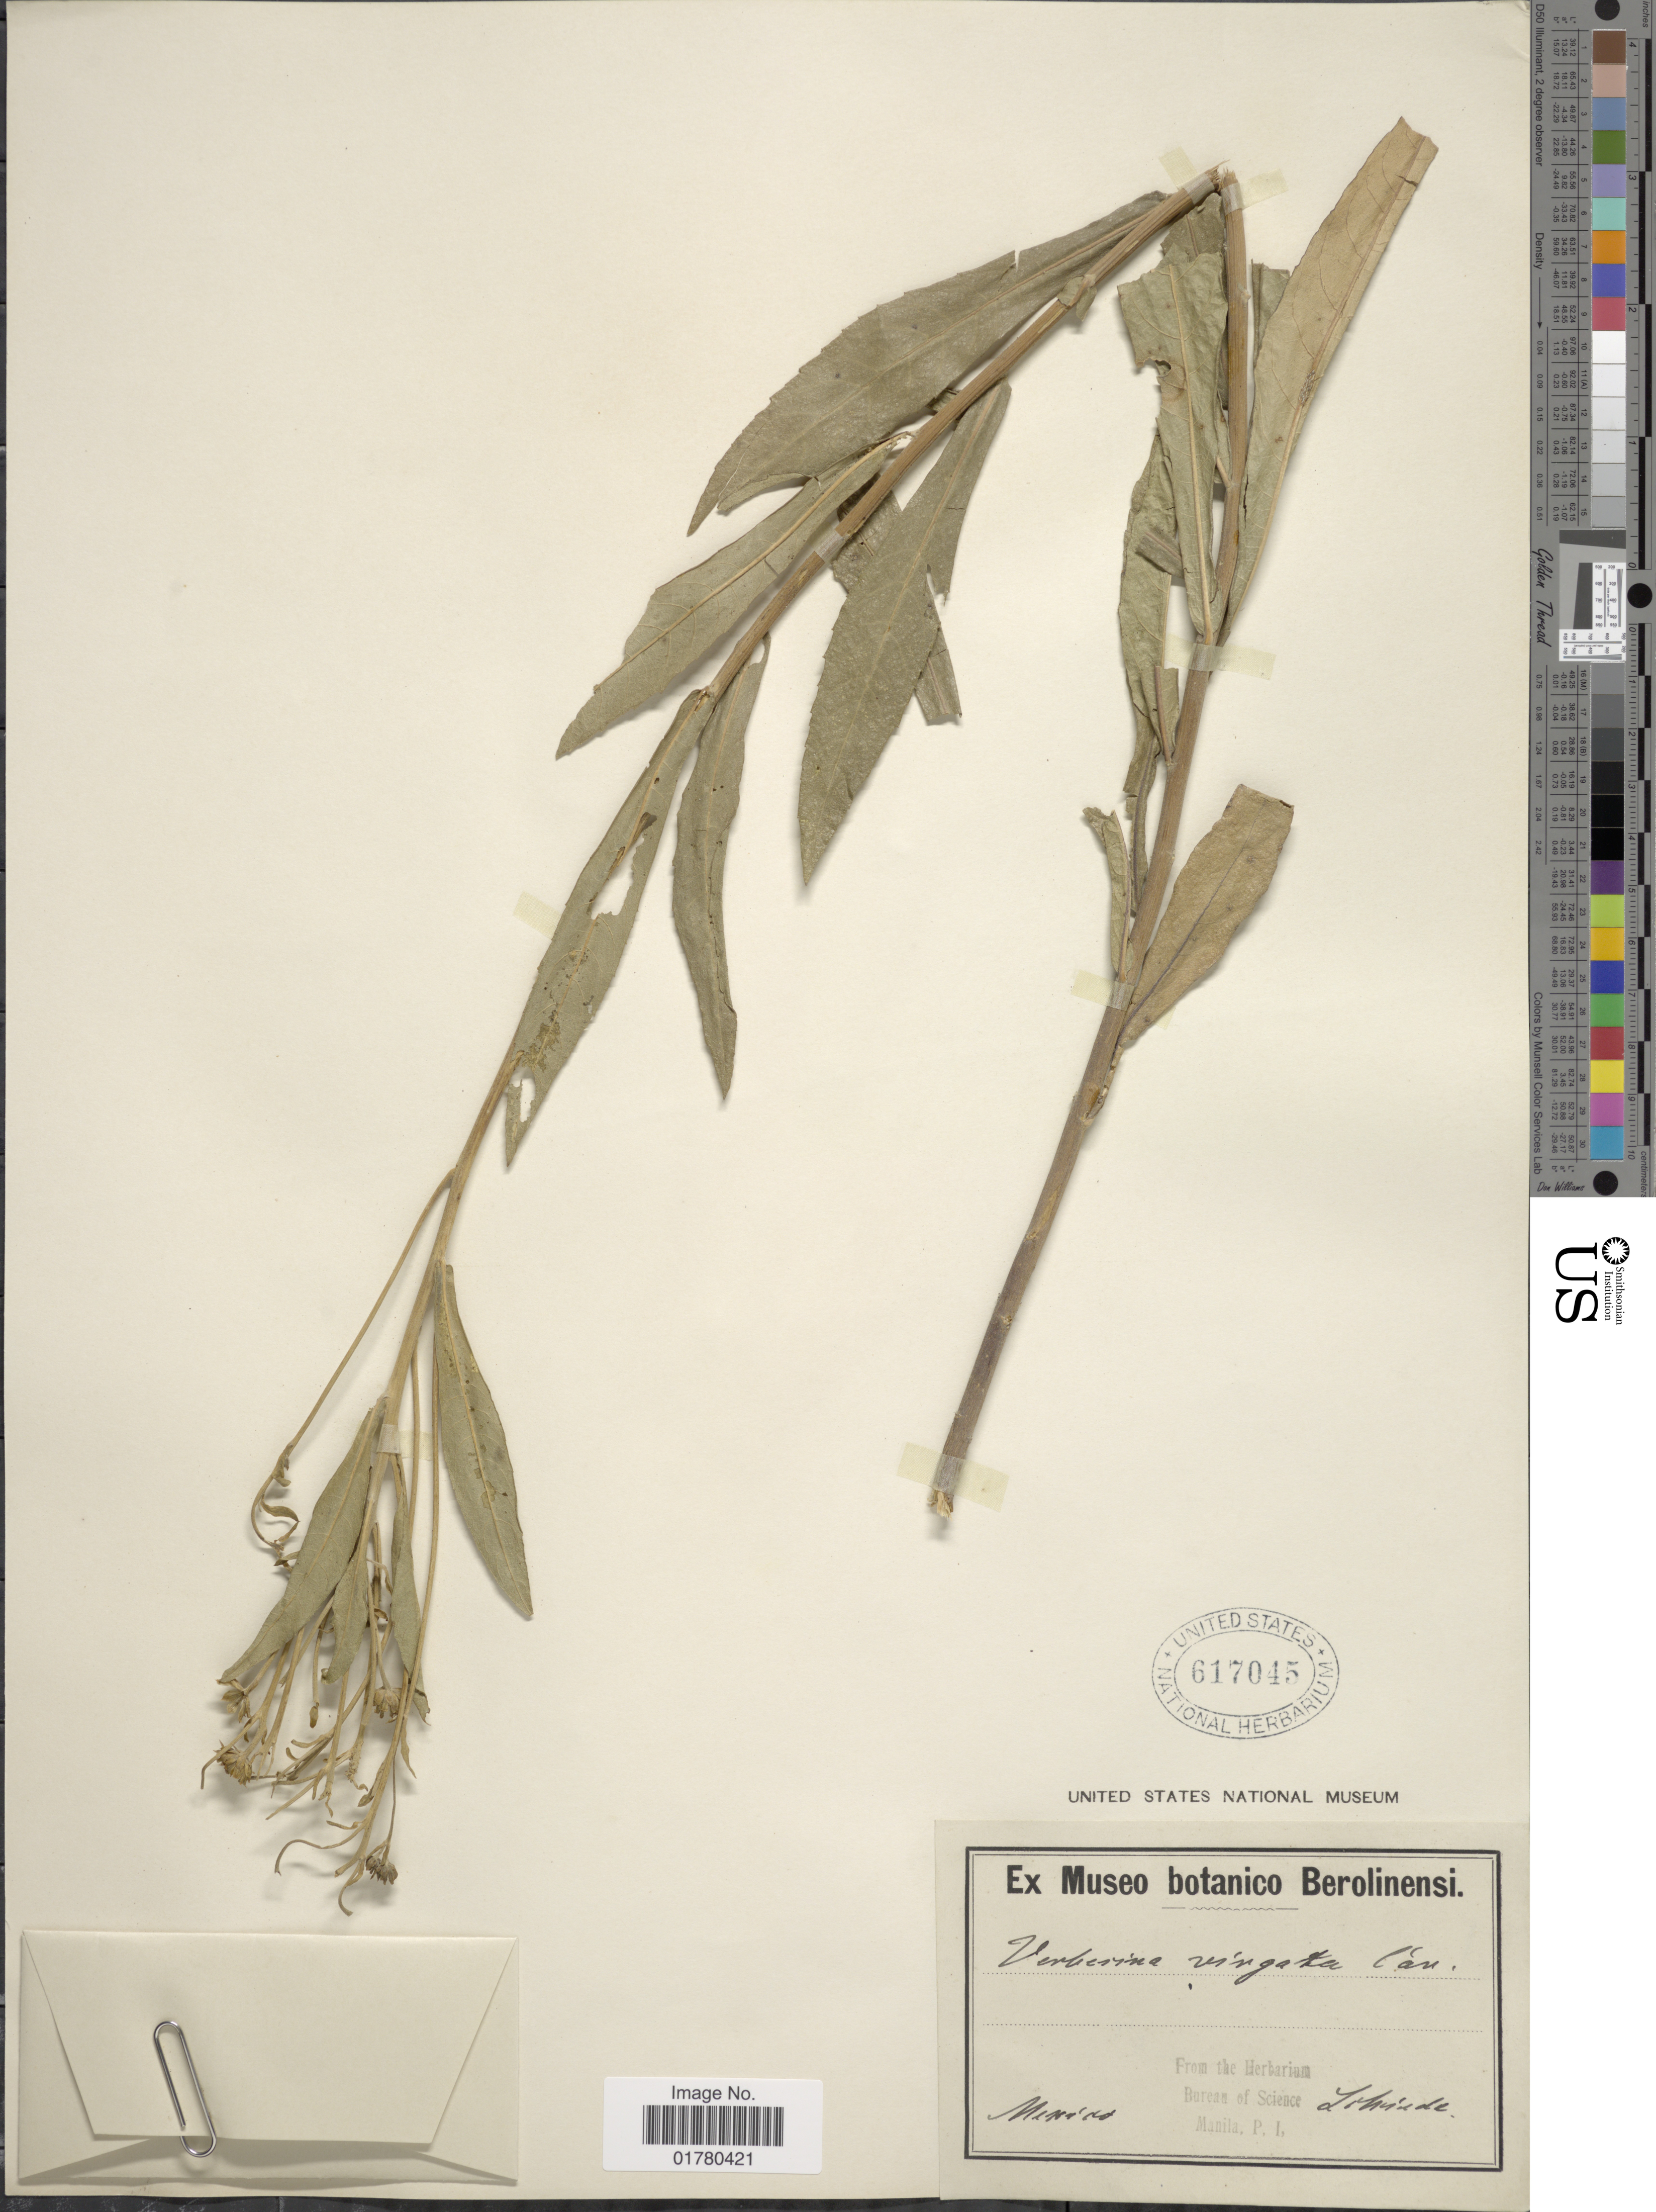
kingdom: Plantae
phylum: Tracheophyta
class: Magnoliopsida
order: Asterales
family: Asteraceae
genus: Verbesina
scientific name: Verbesina virgata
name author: Cav.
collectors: Schiede, --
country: Mexico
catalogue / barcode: US 617045